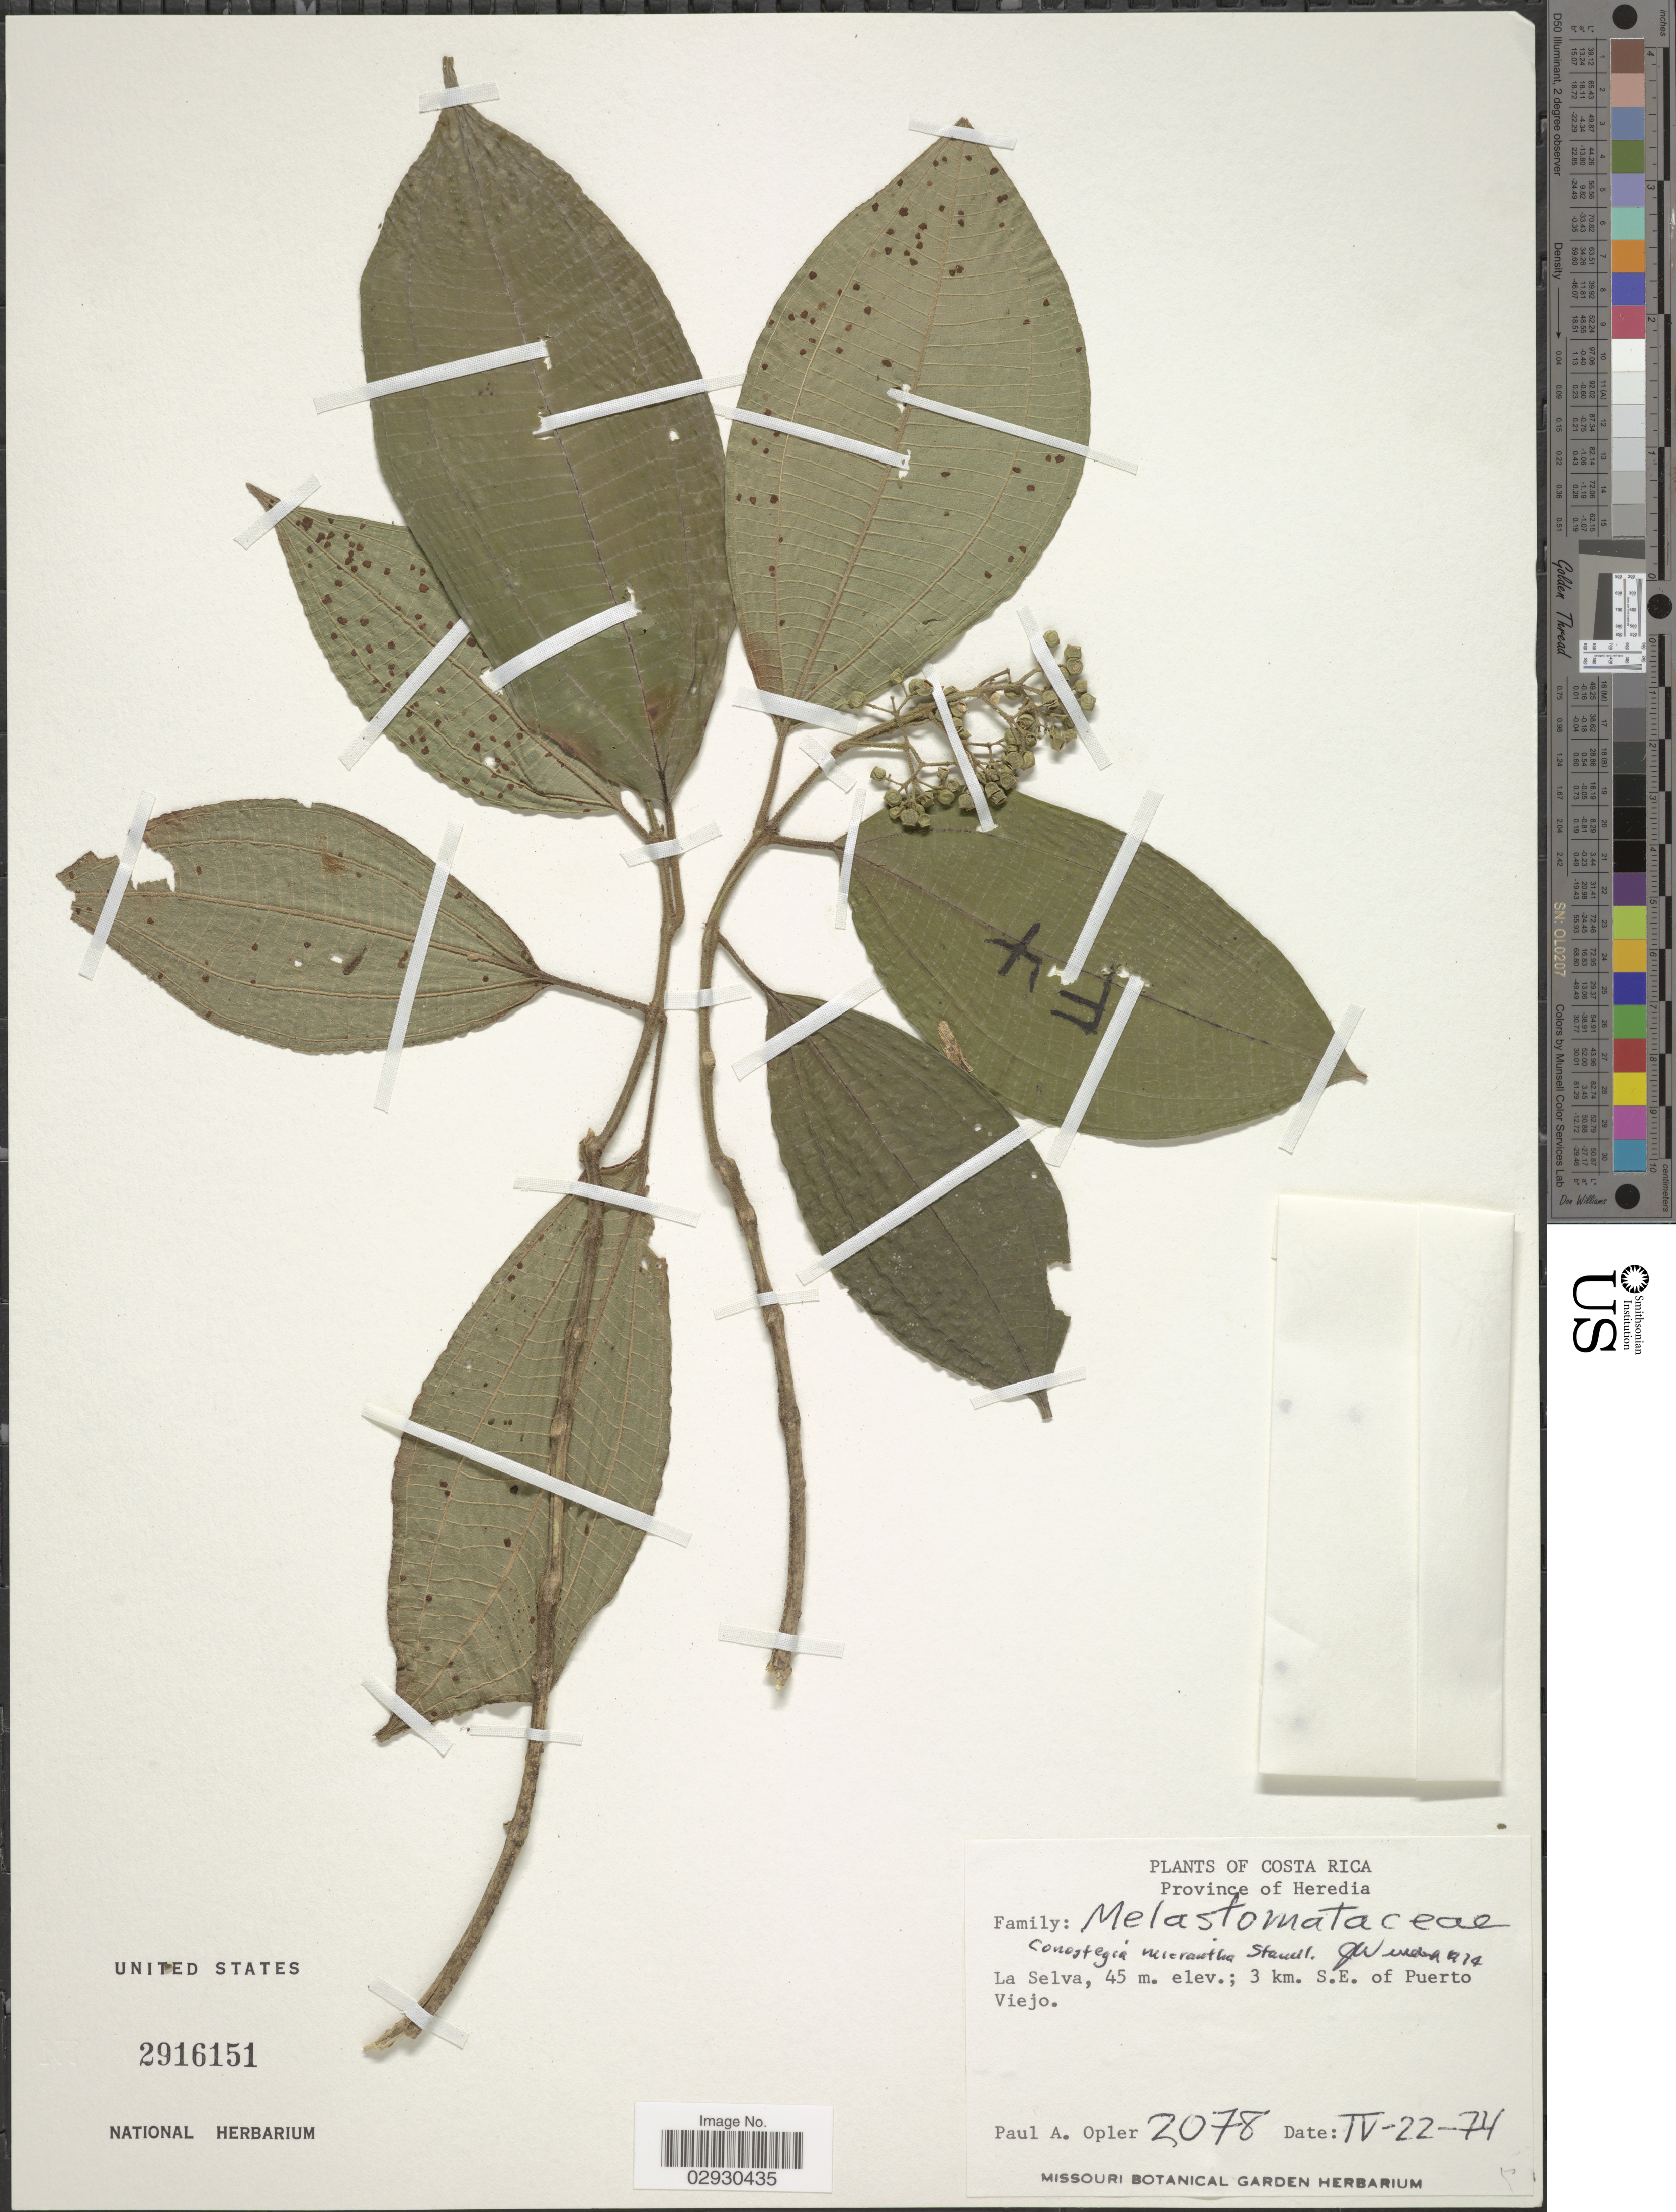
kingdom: Plantae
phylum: Tracheophyta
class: Magnoliopsida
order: Myrtales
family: Melastomataceae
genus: Conostegia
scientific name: Conostegia micrantha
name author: Standl.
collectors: P. Opler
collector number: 2078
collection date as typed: Transcribed d/m/y: 22/4/74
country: Costa Rica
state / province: Heredia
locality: Province of Heredia. La Selva; 3 km. S.E. of Puerto Viejo.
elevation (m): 45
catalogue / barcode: US 2916151